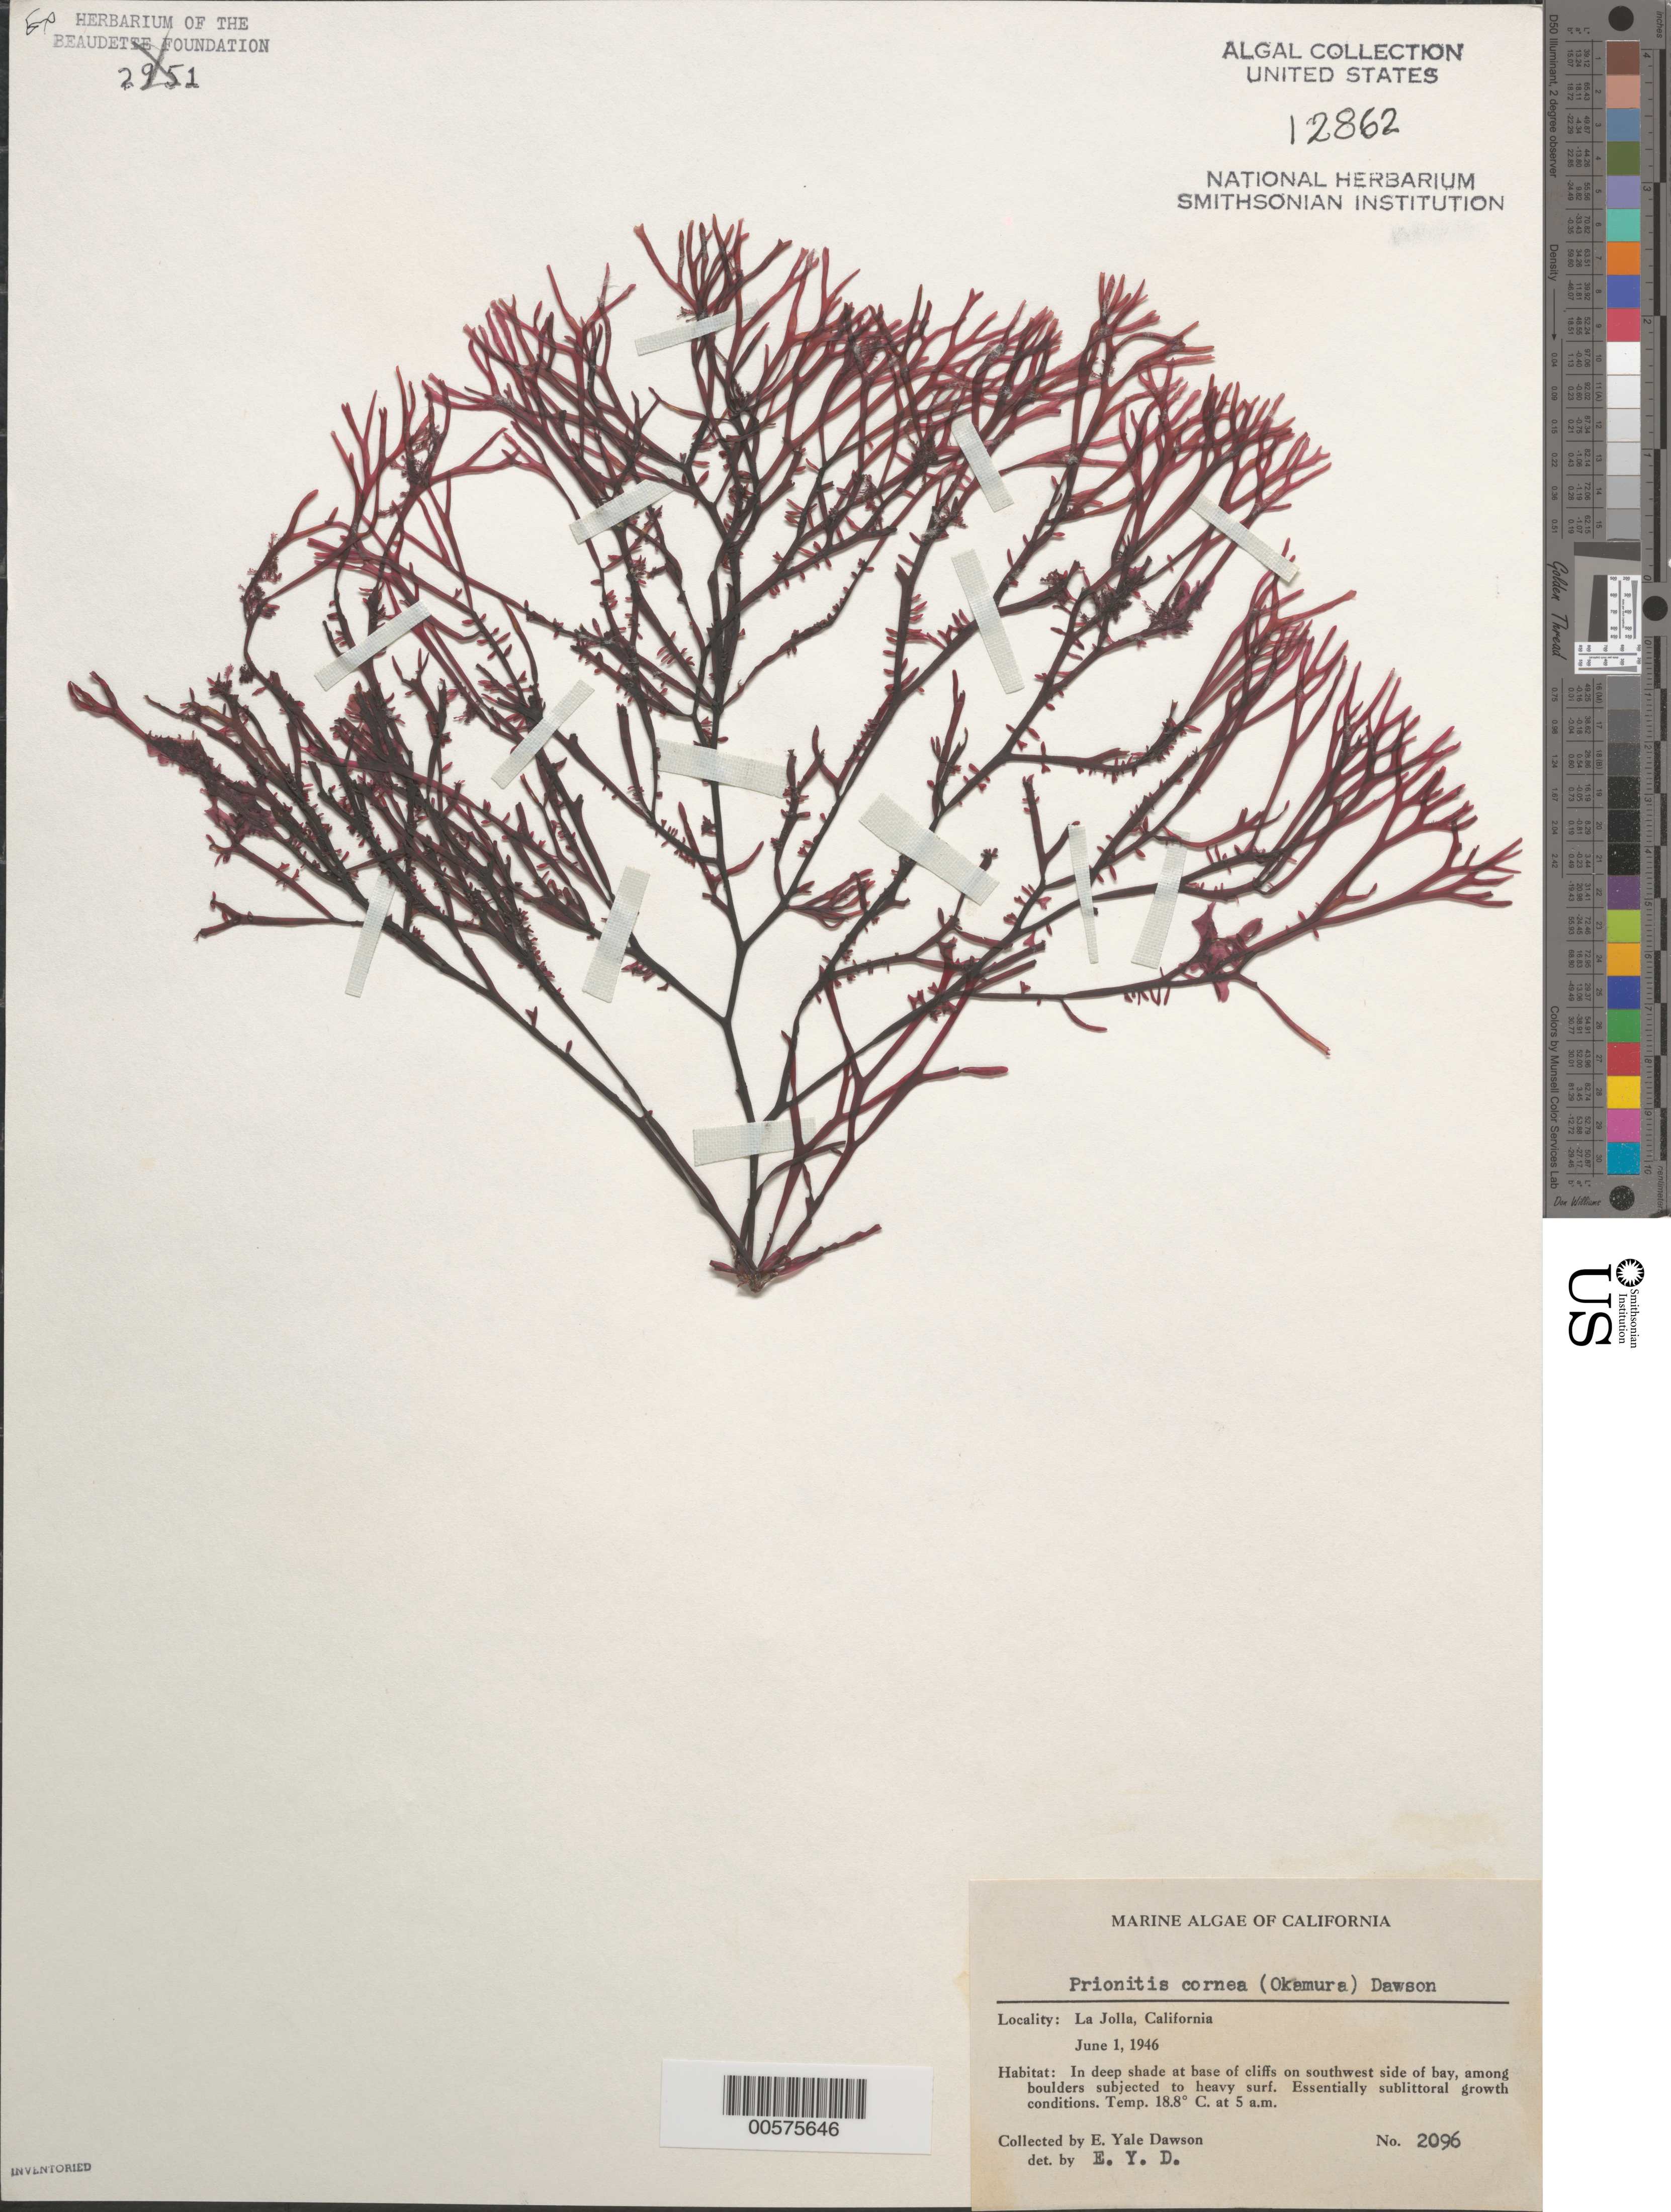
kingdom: Plantae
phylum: Rhodophyta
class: Florideophyceae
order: Halymeniales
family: Halymeniaceae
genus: Grateloupia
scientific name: Grateloupia cornea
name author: Okamura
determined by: Algae name updating Project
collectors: E. Y. Dawson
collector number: EYD 2096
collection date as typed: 01 Jun 1946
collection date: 1946-06-01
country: United States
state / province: California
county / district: San Diego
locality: La Jolla, southwest La Jolla Bay, cliffs base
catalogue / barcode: US 12862